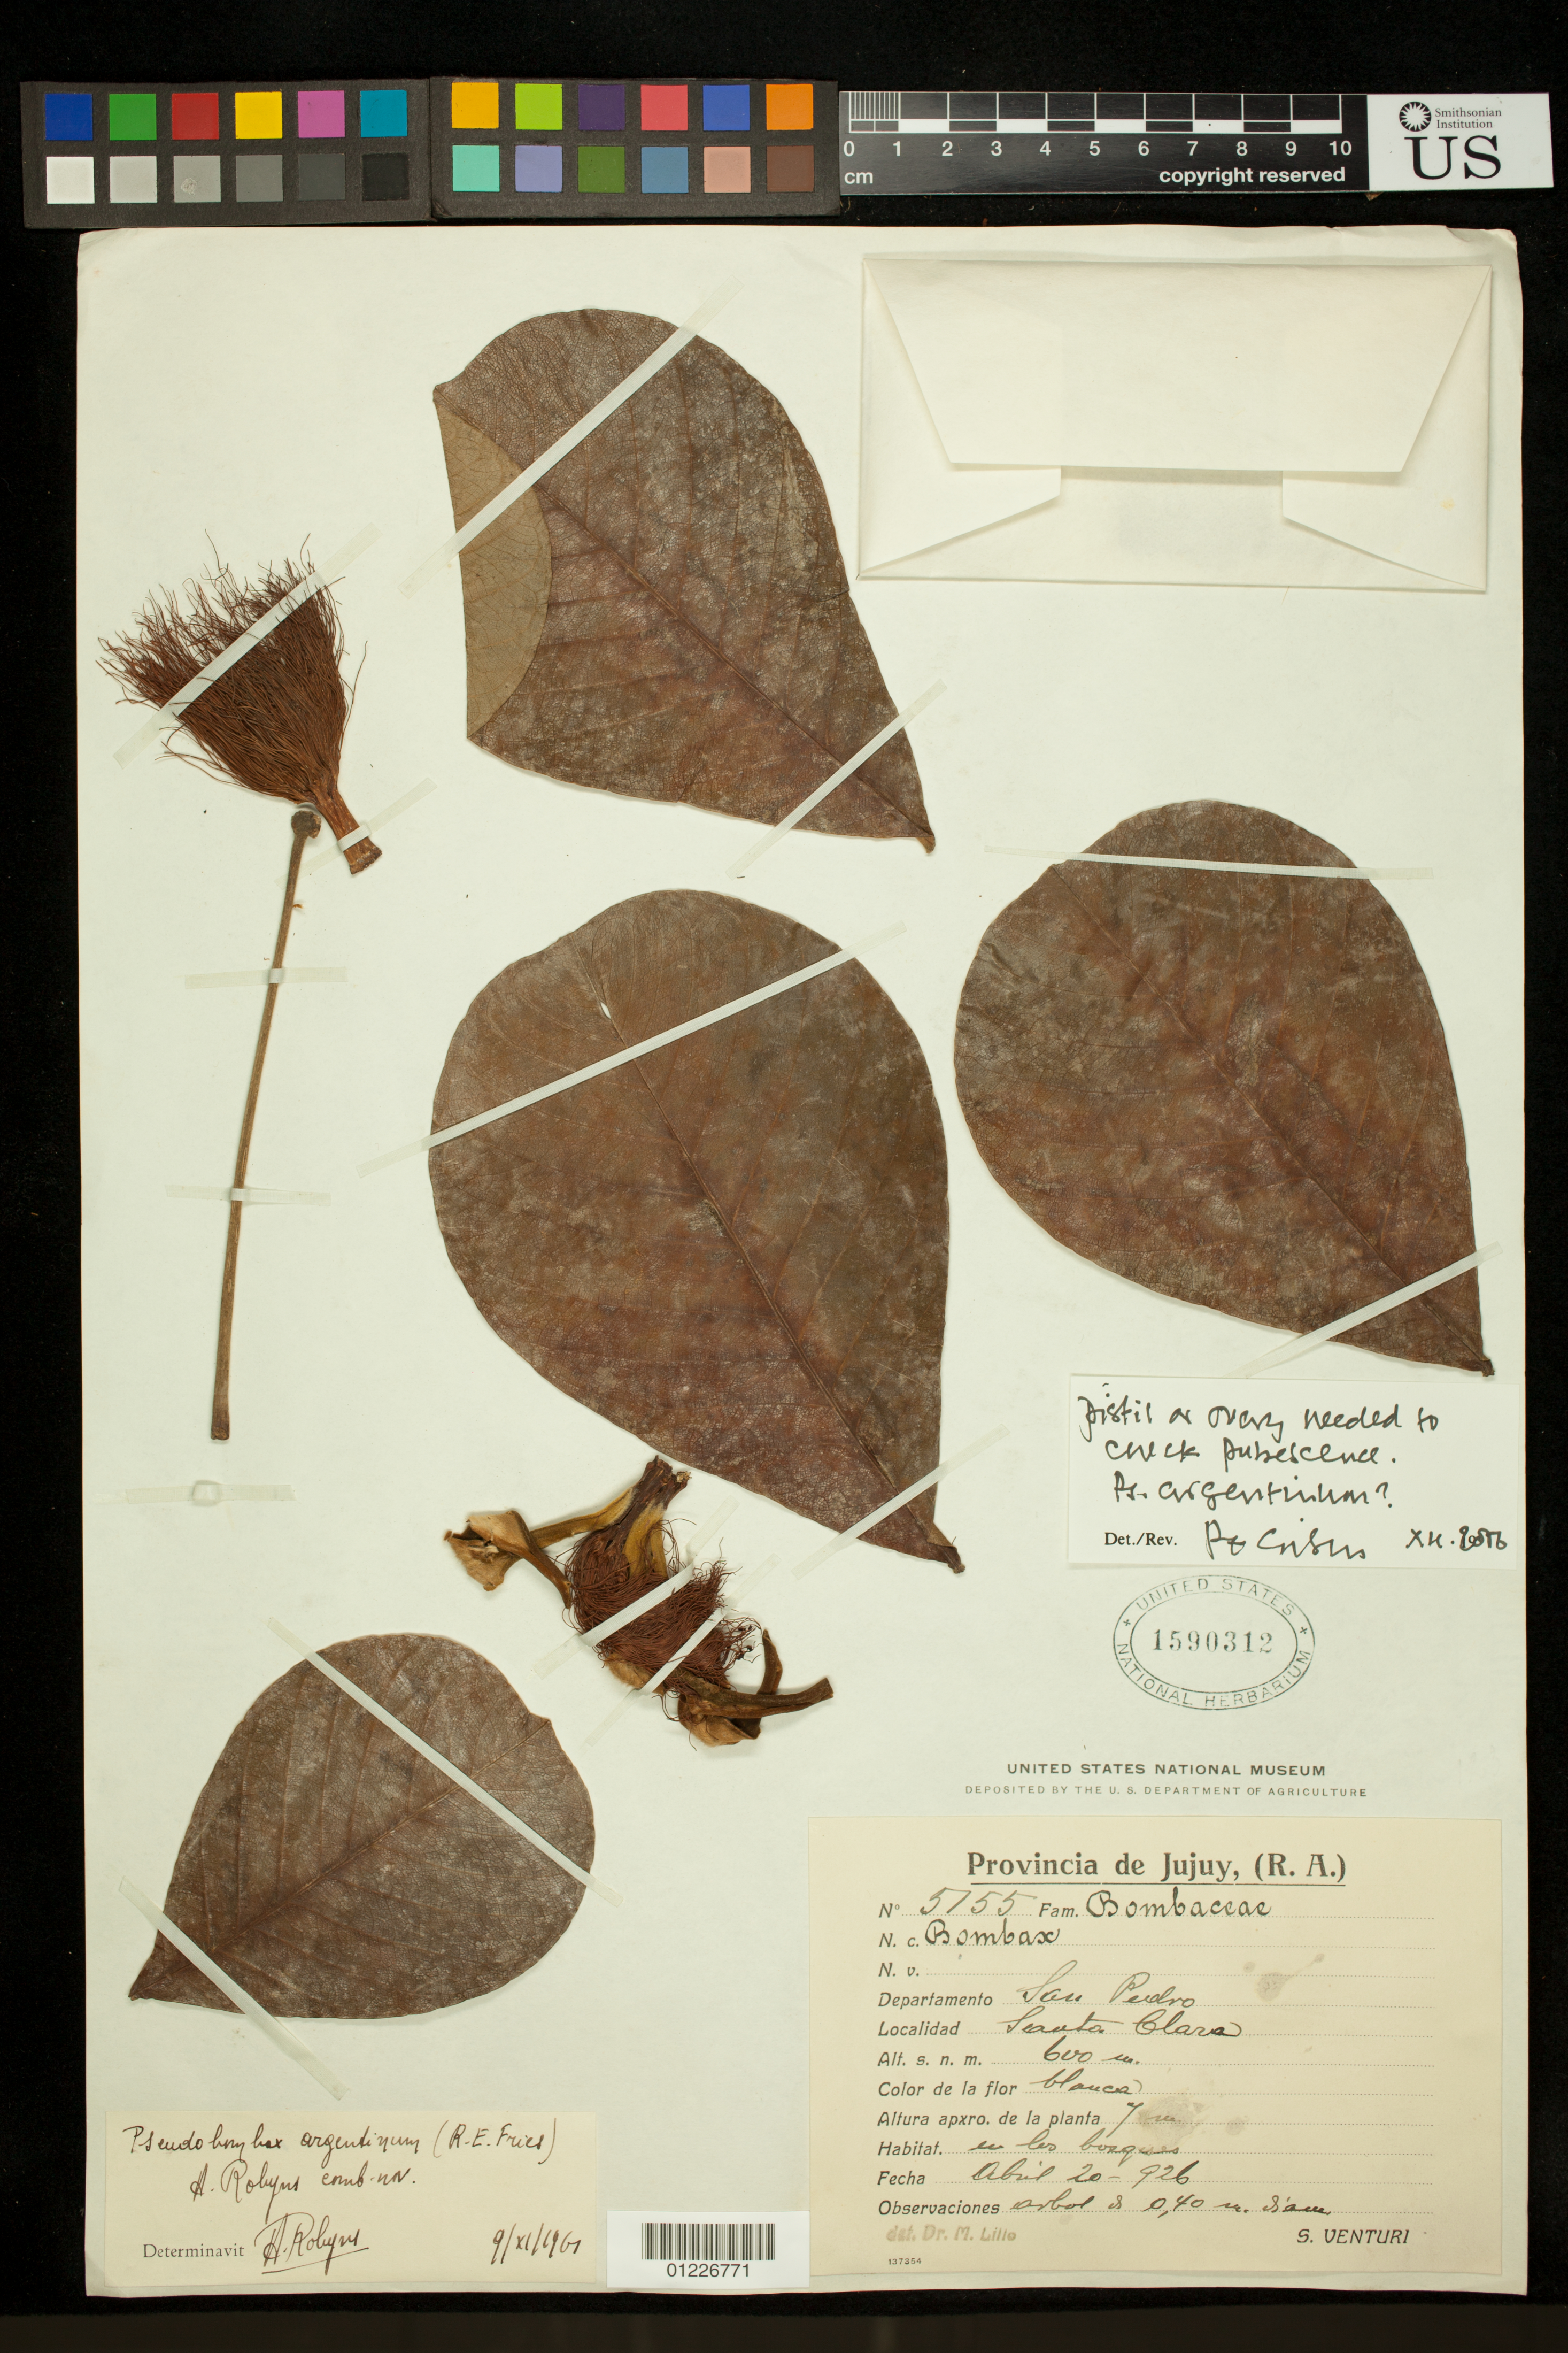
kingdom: Plantae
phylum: Tracheophyta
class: Magnoliopsida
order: Malvales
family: Malvaceae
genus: Pseudobombax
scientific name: Pseudobombax argentinum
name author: (R.E. Fr.) A. Robyns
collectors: S. Venturi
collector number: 5755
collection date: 1926-04-20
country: Argentina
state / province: Jujuy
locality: San Pedro, Santa Clara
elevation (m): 600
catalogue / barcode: US 1590312